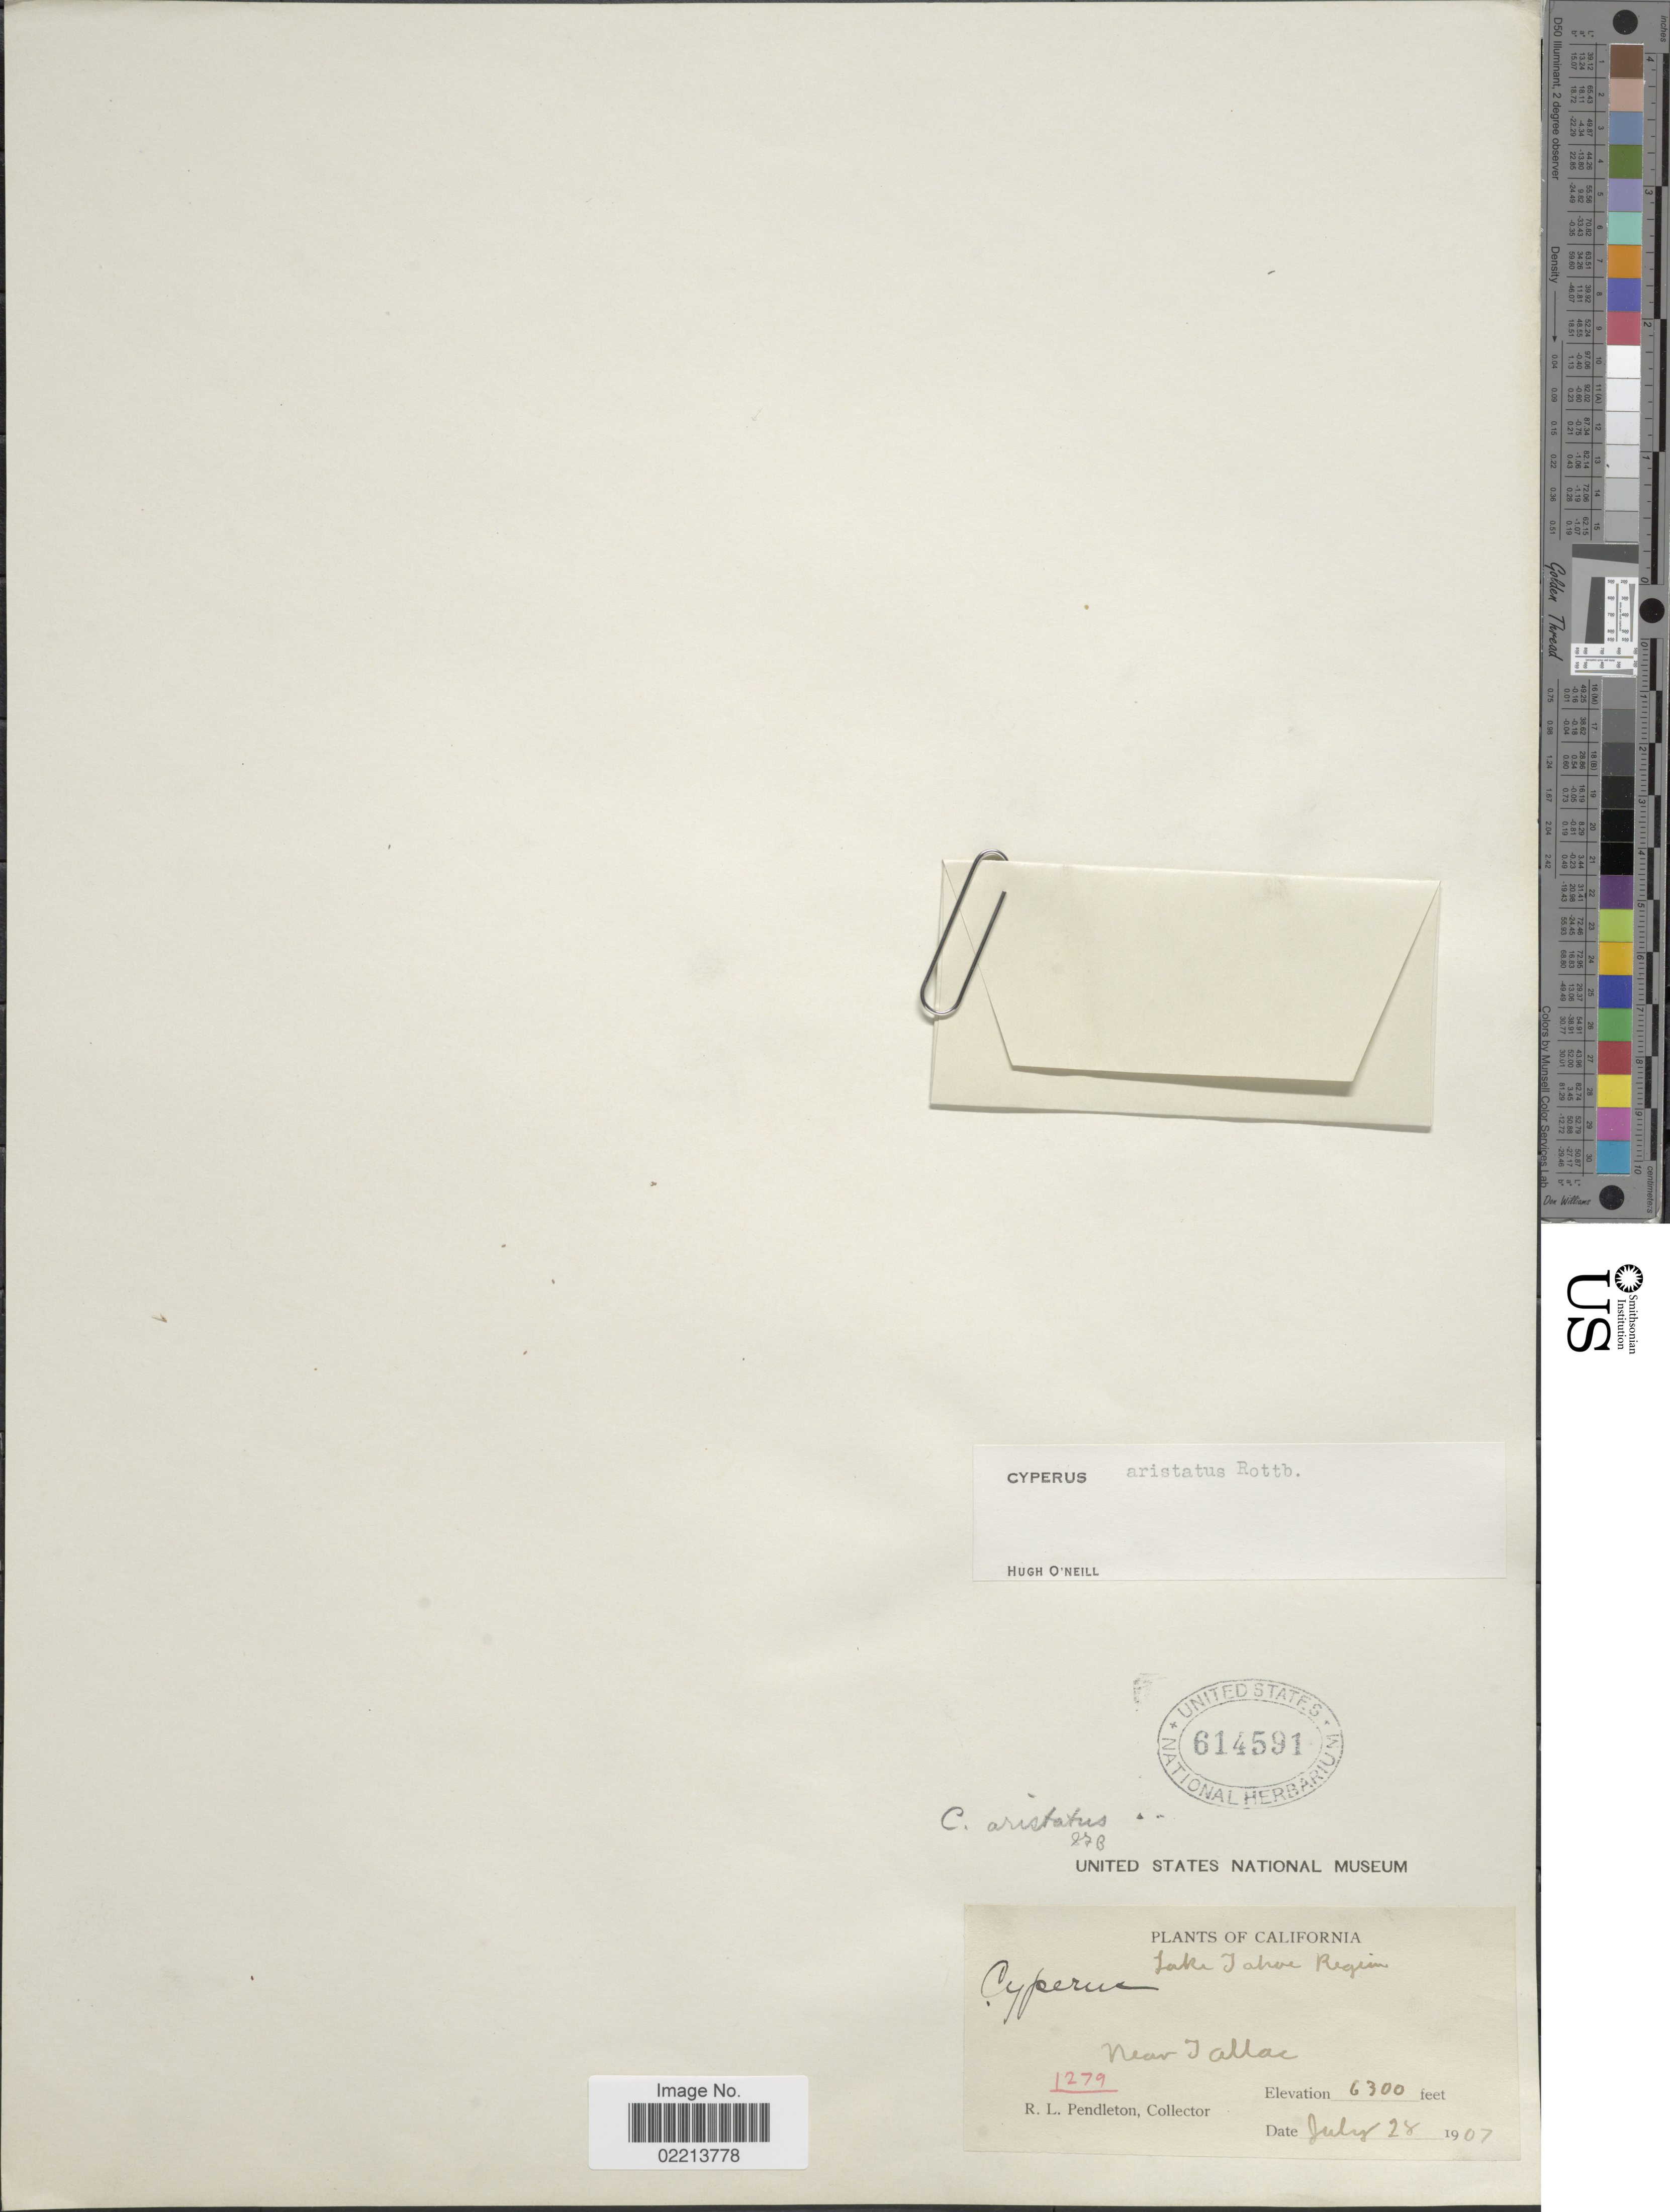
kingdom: Plantae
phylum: Tracheophyta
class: Liliopsida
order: Poales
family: Cyperaceae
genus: Cyperus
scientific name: Cyperus squarrosus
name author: L.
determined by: Strong, Mark T., (BOT), Smithsonian Institution - National Museum of Natural History (UNITED STATES)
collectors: R. Pendleton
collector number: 1279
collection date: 1907-07-28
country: United States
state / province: California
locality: Near Tallac, lake Tahoe Region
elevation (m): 1920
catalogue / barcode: US 614591